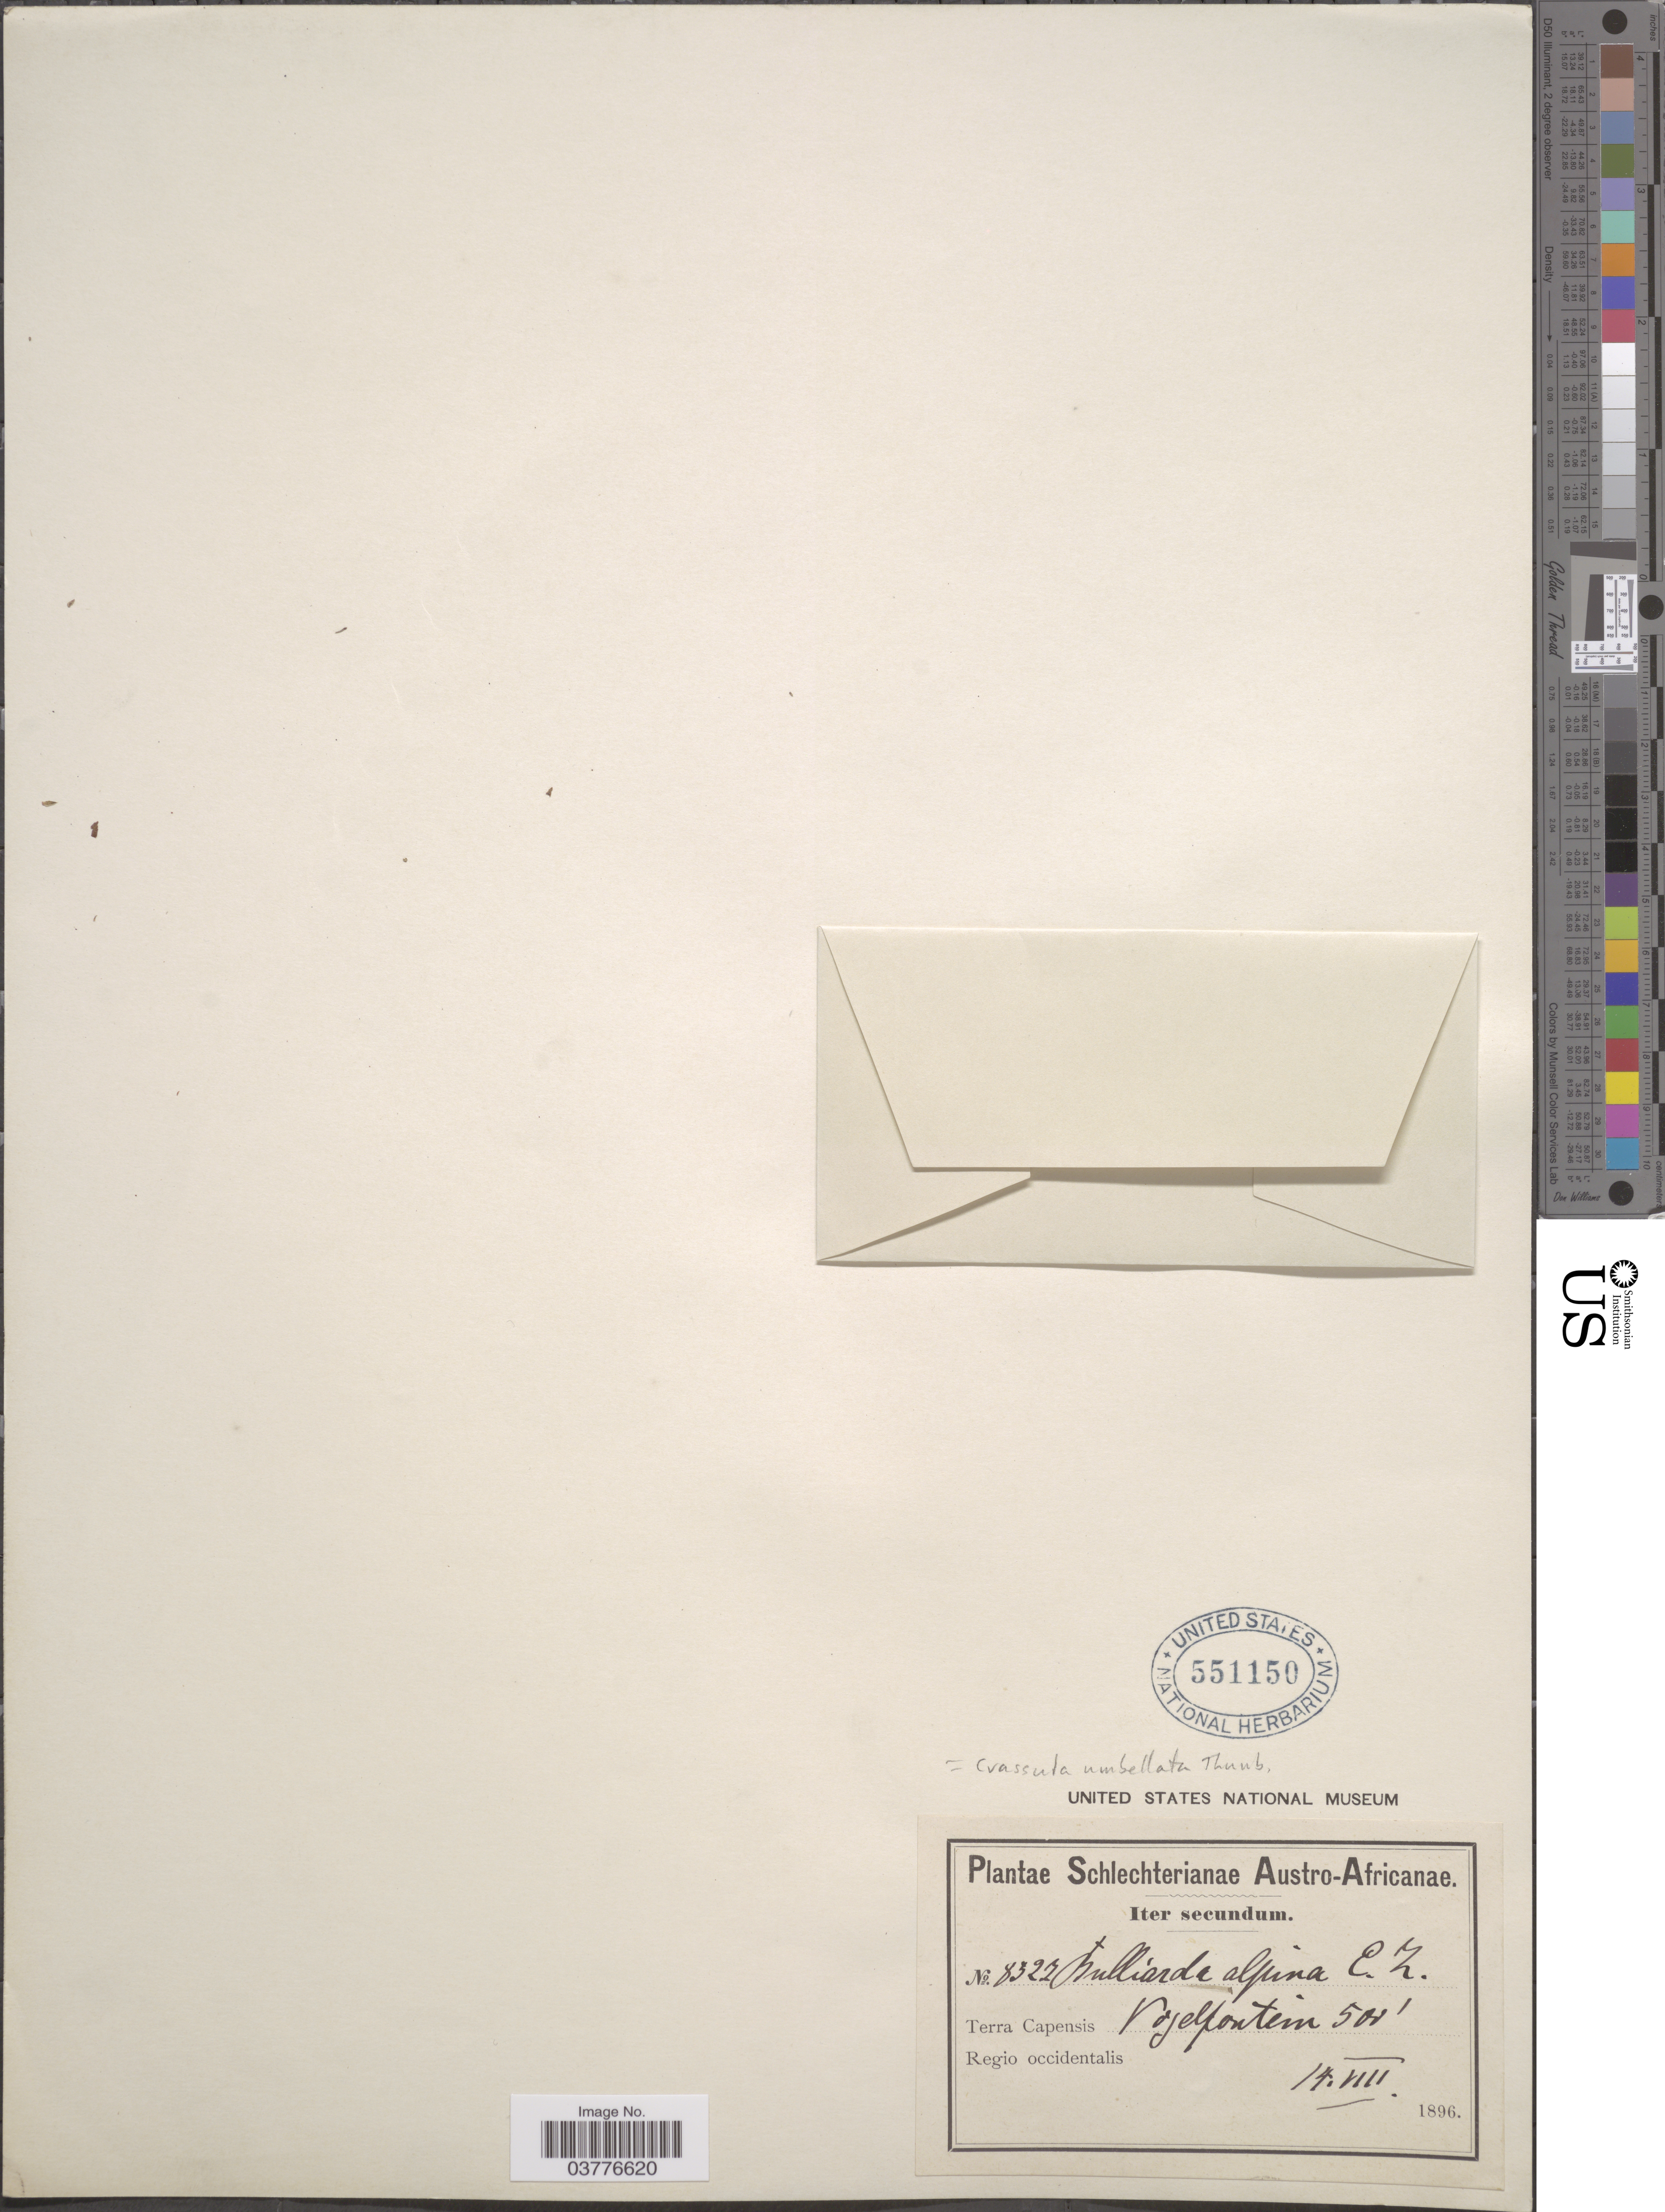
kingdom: Plantae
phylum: Tracheophyta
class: Magnoliopsida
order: Saxifragales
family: Crassulaceae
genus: Crassula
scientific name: Crassula umbellata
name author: Thunb.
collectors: Schlechter, --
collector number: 8327*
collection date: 1896-08-14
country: South Africa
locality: Austro-Africanae. Iter secundum. Terra Capensis Vogelfontein. Regio occidentalis.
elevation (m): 152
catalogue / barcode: US 551150